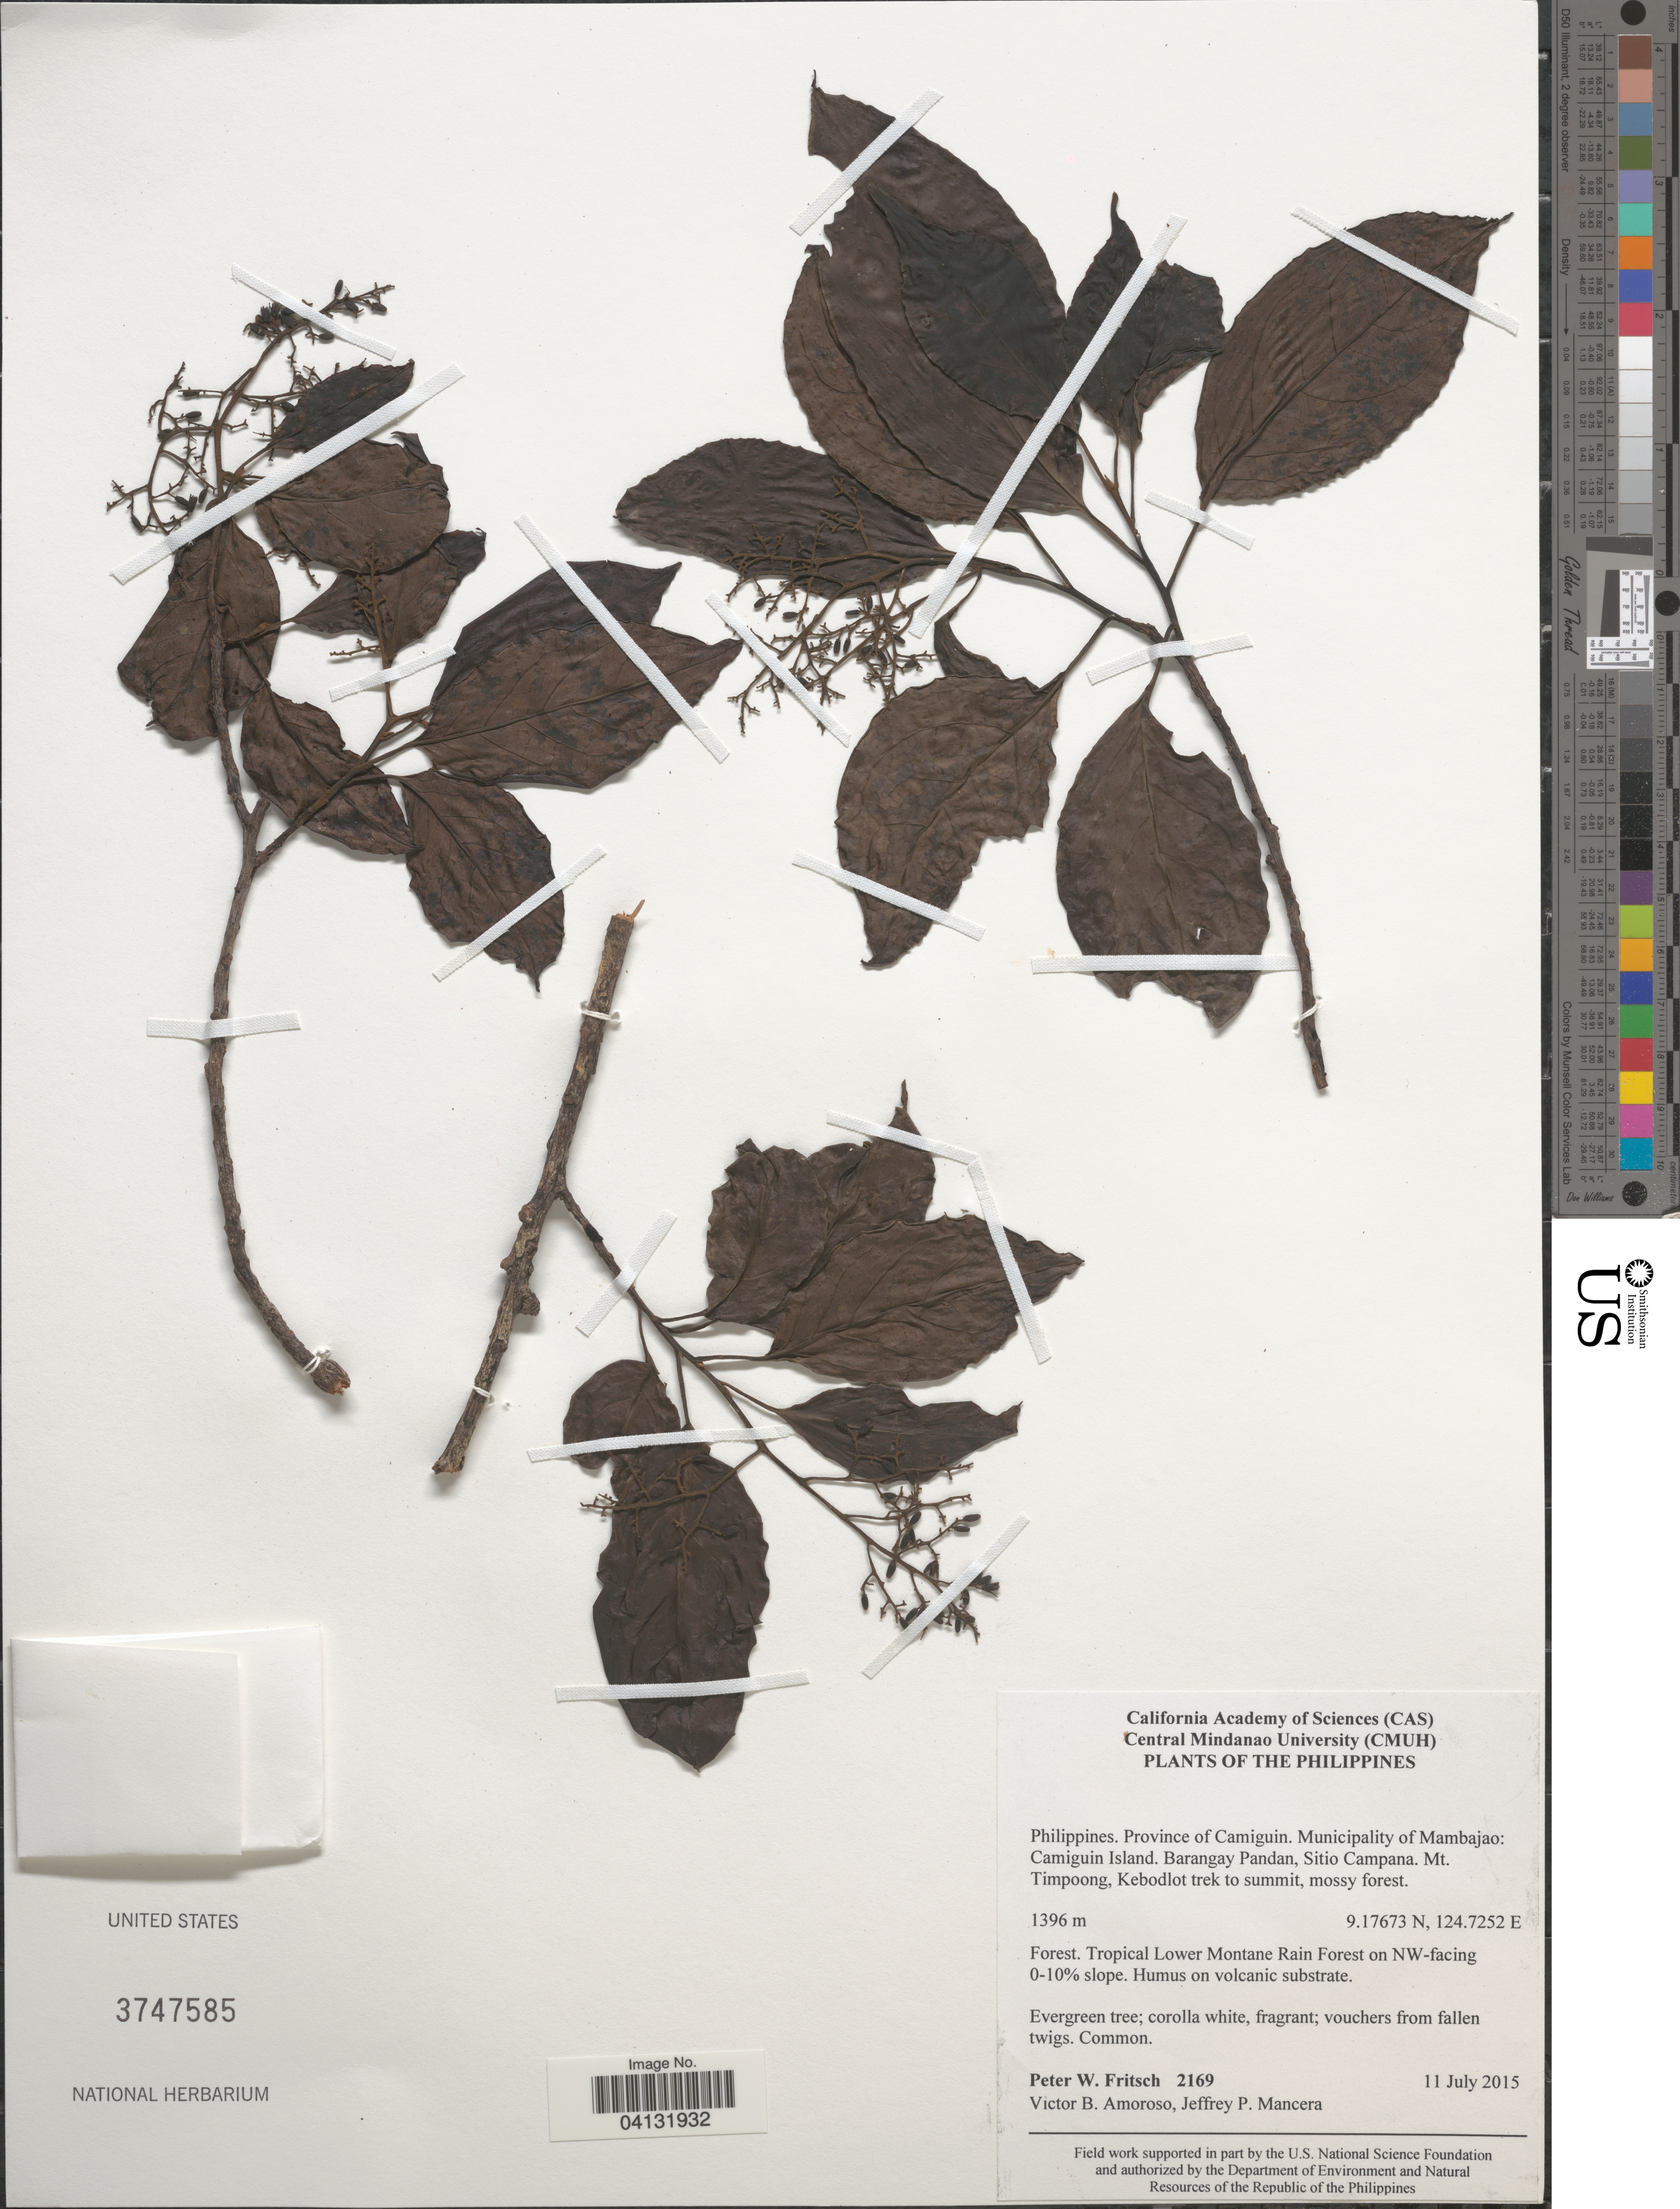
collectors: P. W. Fritsch, V. Amoroso & J. Mancera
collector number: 2169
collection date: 2015-07-11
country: Philippines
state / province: Northern Mindanao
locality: Province of Camiguin. Municipality of Mambajao: Camiguin Island. Barangay Pandan, Sitio Campana. Mt. Timpoong, Kebodlot trek to summit, mossy forest. Tropical Lower Montane Rain Forest on NW-facing 0-10% slope.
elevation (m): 1396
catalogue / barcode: US 3747585